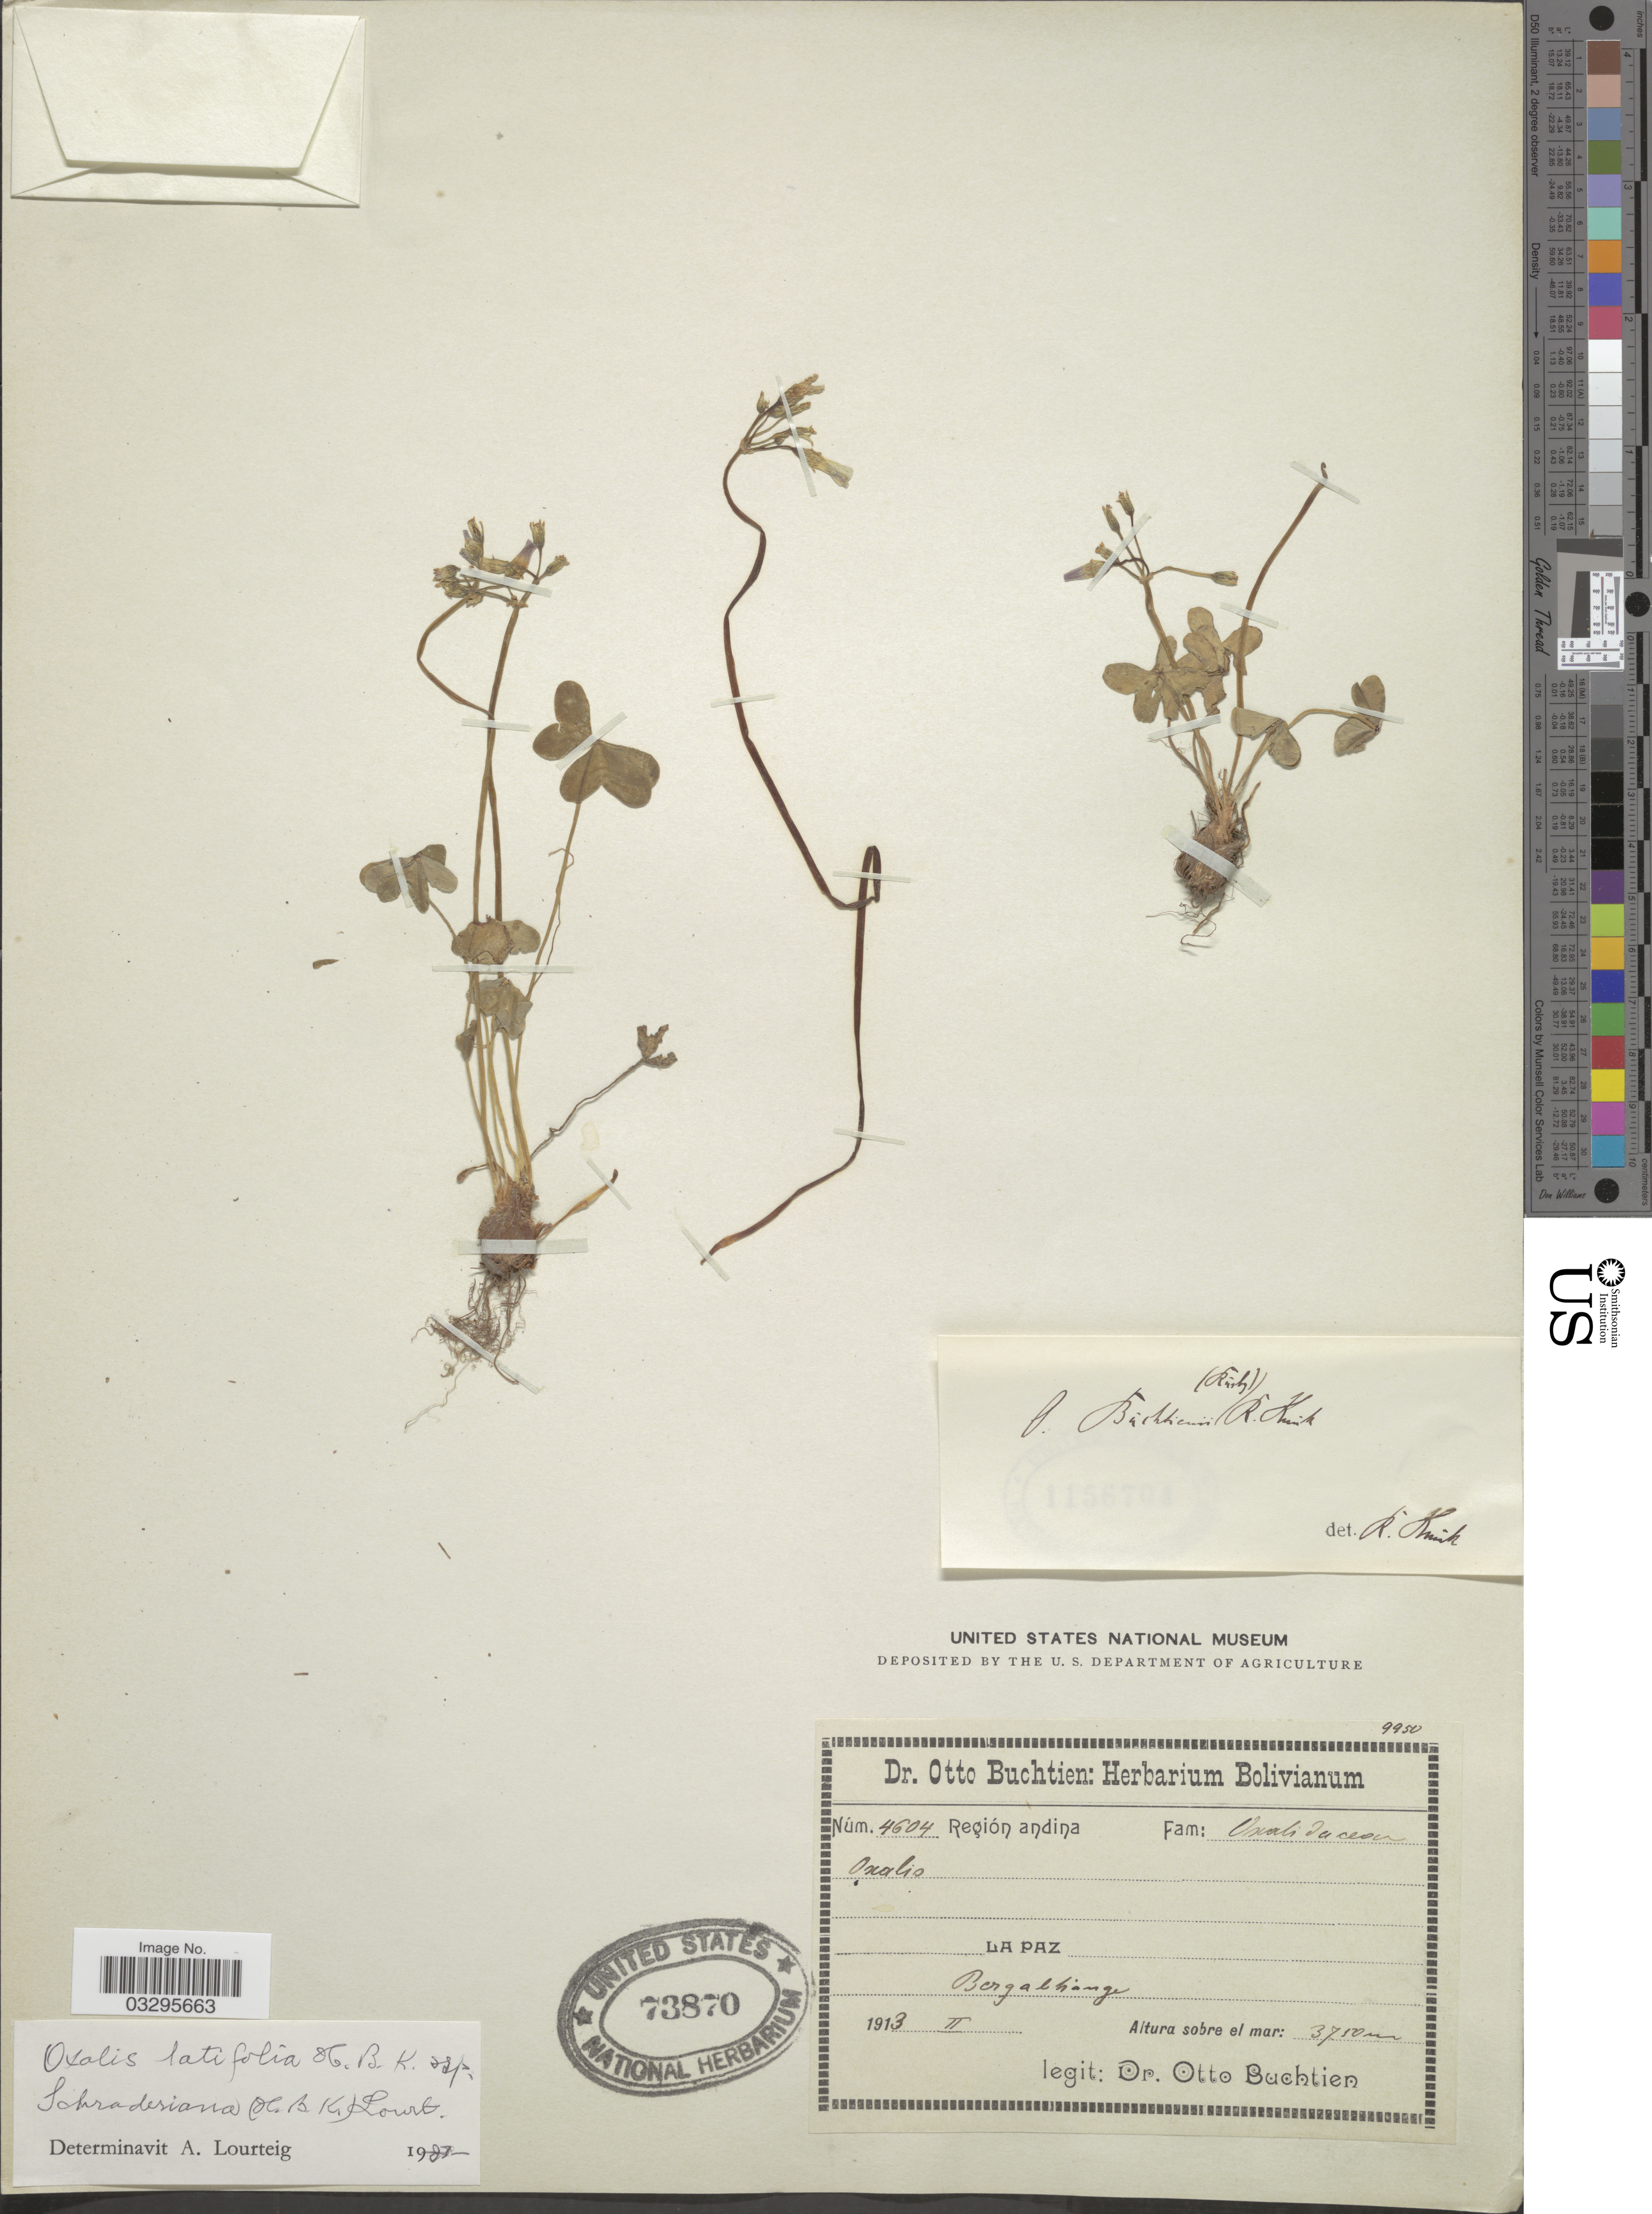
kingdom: Plantae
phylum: Tracheophyta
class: Magnoliopsida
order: Oxalidales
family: Oxalidaceae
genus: Oxalis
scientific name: Oxalis latifolia subsp. schraderiana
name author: (Kunth) Lourteig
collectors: O. Buchtien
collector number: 4604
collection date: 1913-02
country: Bolivia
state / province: La Paz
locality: Región andina, Bergabhiange.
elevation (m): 3750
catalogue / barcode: US 73870